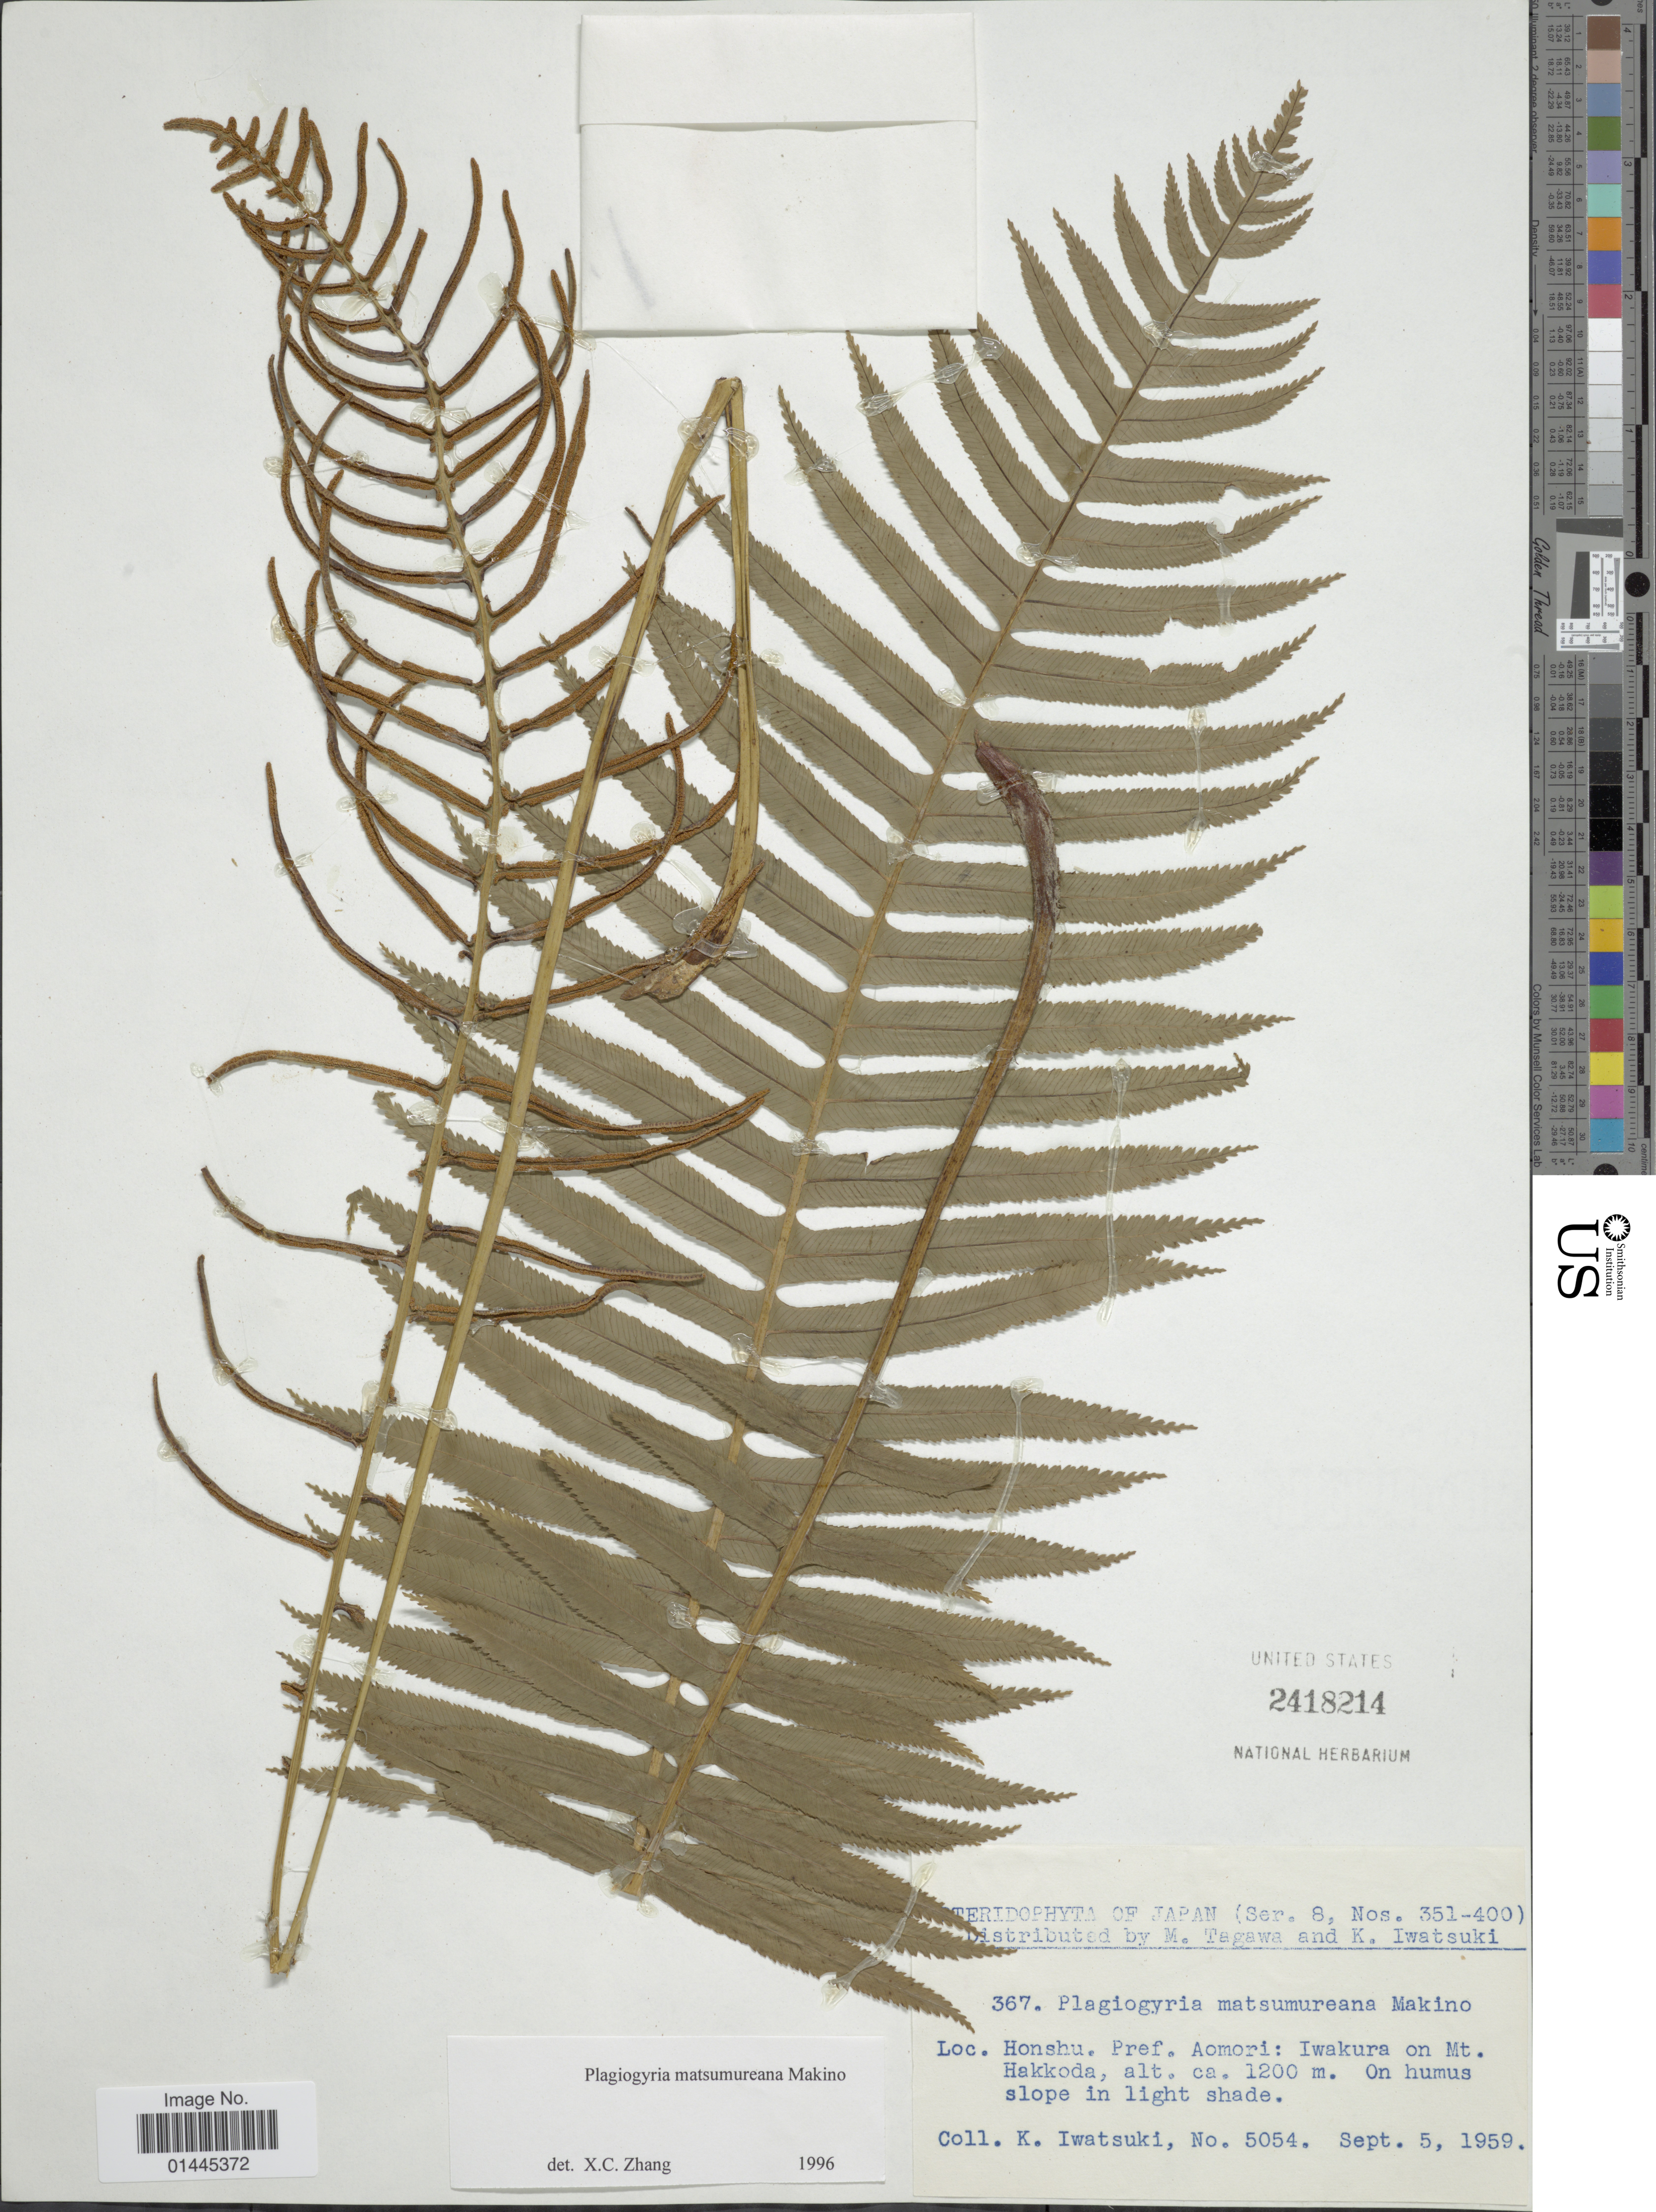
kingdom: Plantae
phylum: Tracheophyta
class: Polypodiopsida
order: Cyatheales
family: Plagiogyriaceae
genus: Plagiogyria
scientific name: Plagiogyria matsumureana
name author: (Makino) Makino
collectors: K. Iwatsuki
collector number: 5054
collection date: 1959-09-05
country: Japan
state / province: Aomori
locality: Honshu, Iwakura on Mt. Hakkoda.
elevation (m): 1200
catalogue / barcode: US 2418214